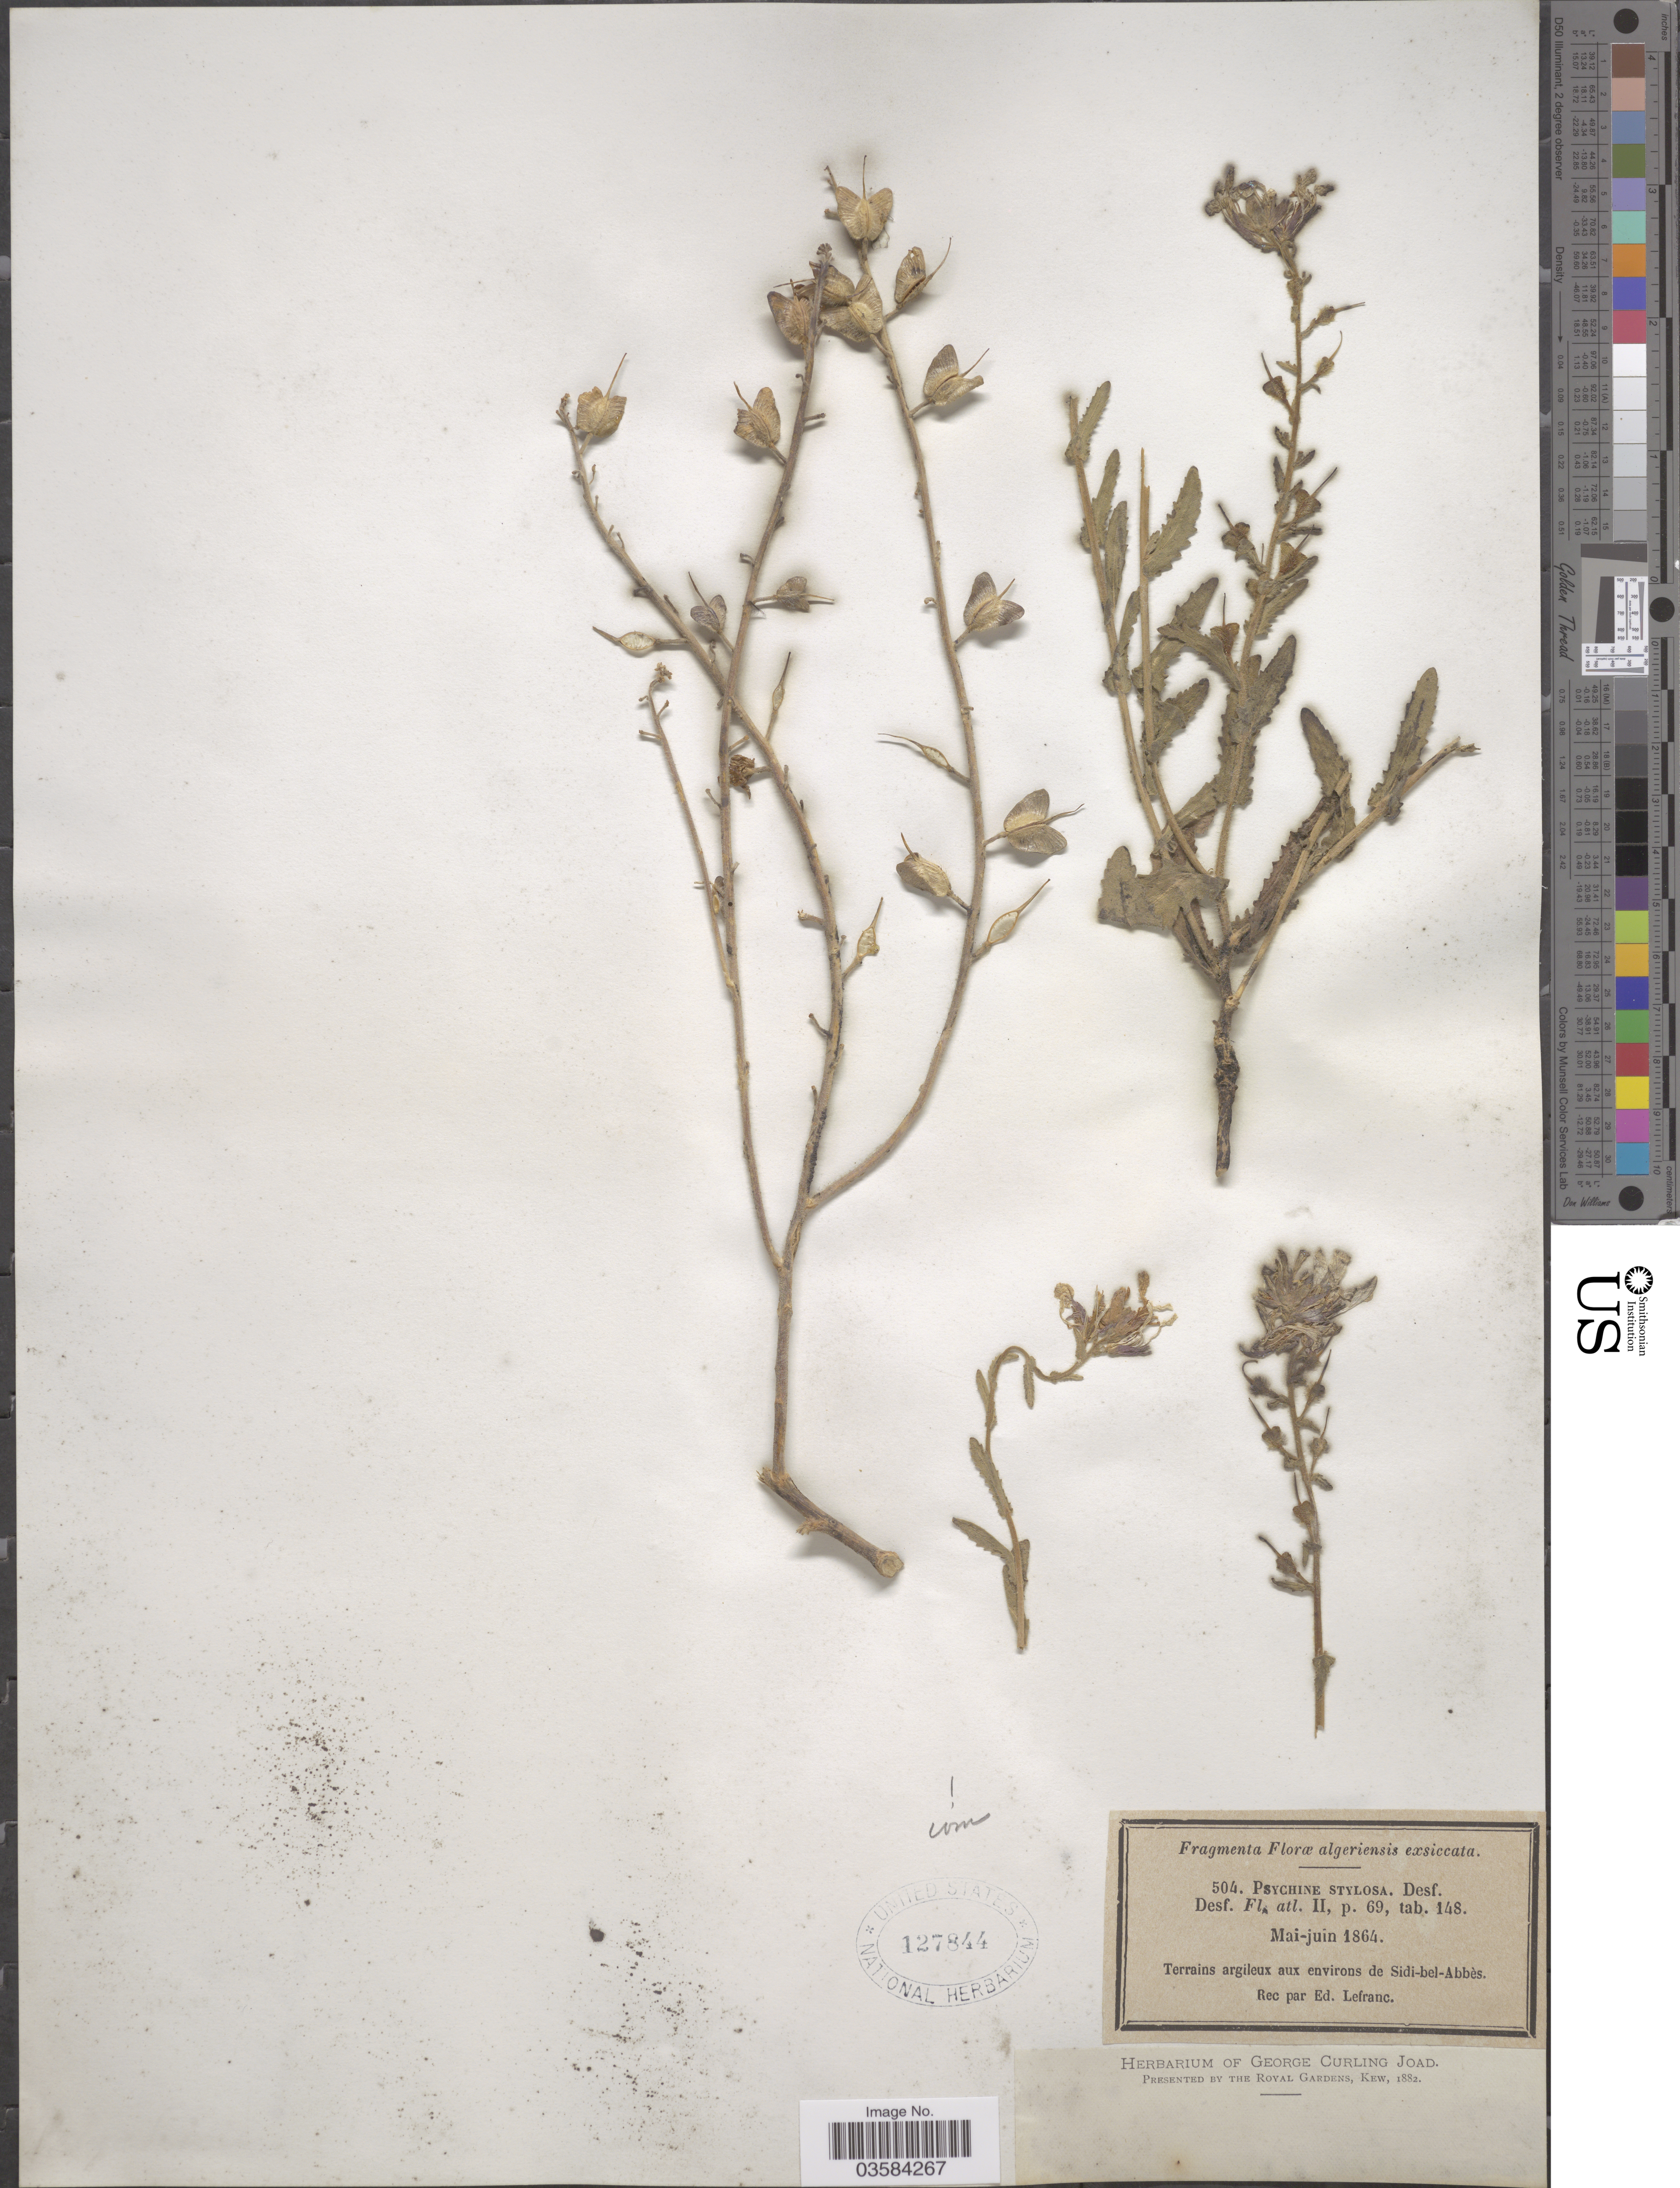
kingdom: Plantae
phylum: Tracheophyta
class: Magnoliopsida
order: Brassicales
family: Brassicaceae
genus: Psychine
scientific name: Psychine stylosa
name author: Desf.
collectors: E. Lefranc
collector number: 504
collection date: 1864-05/1864-06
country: Algeria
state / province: Sidi Bel Abbes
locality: Terrains argileux aux environs de Sidi-bel-Abbès.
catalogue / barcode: US 127844